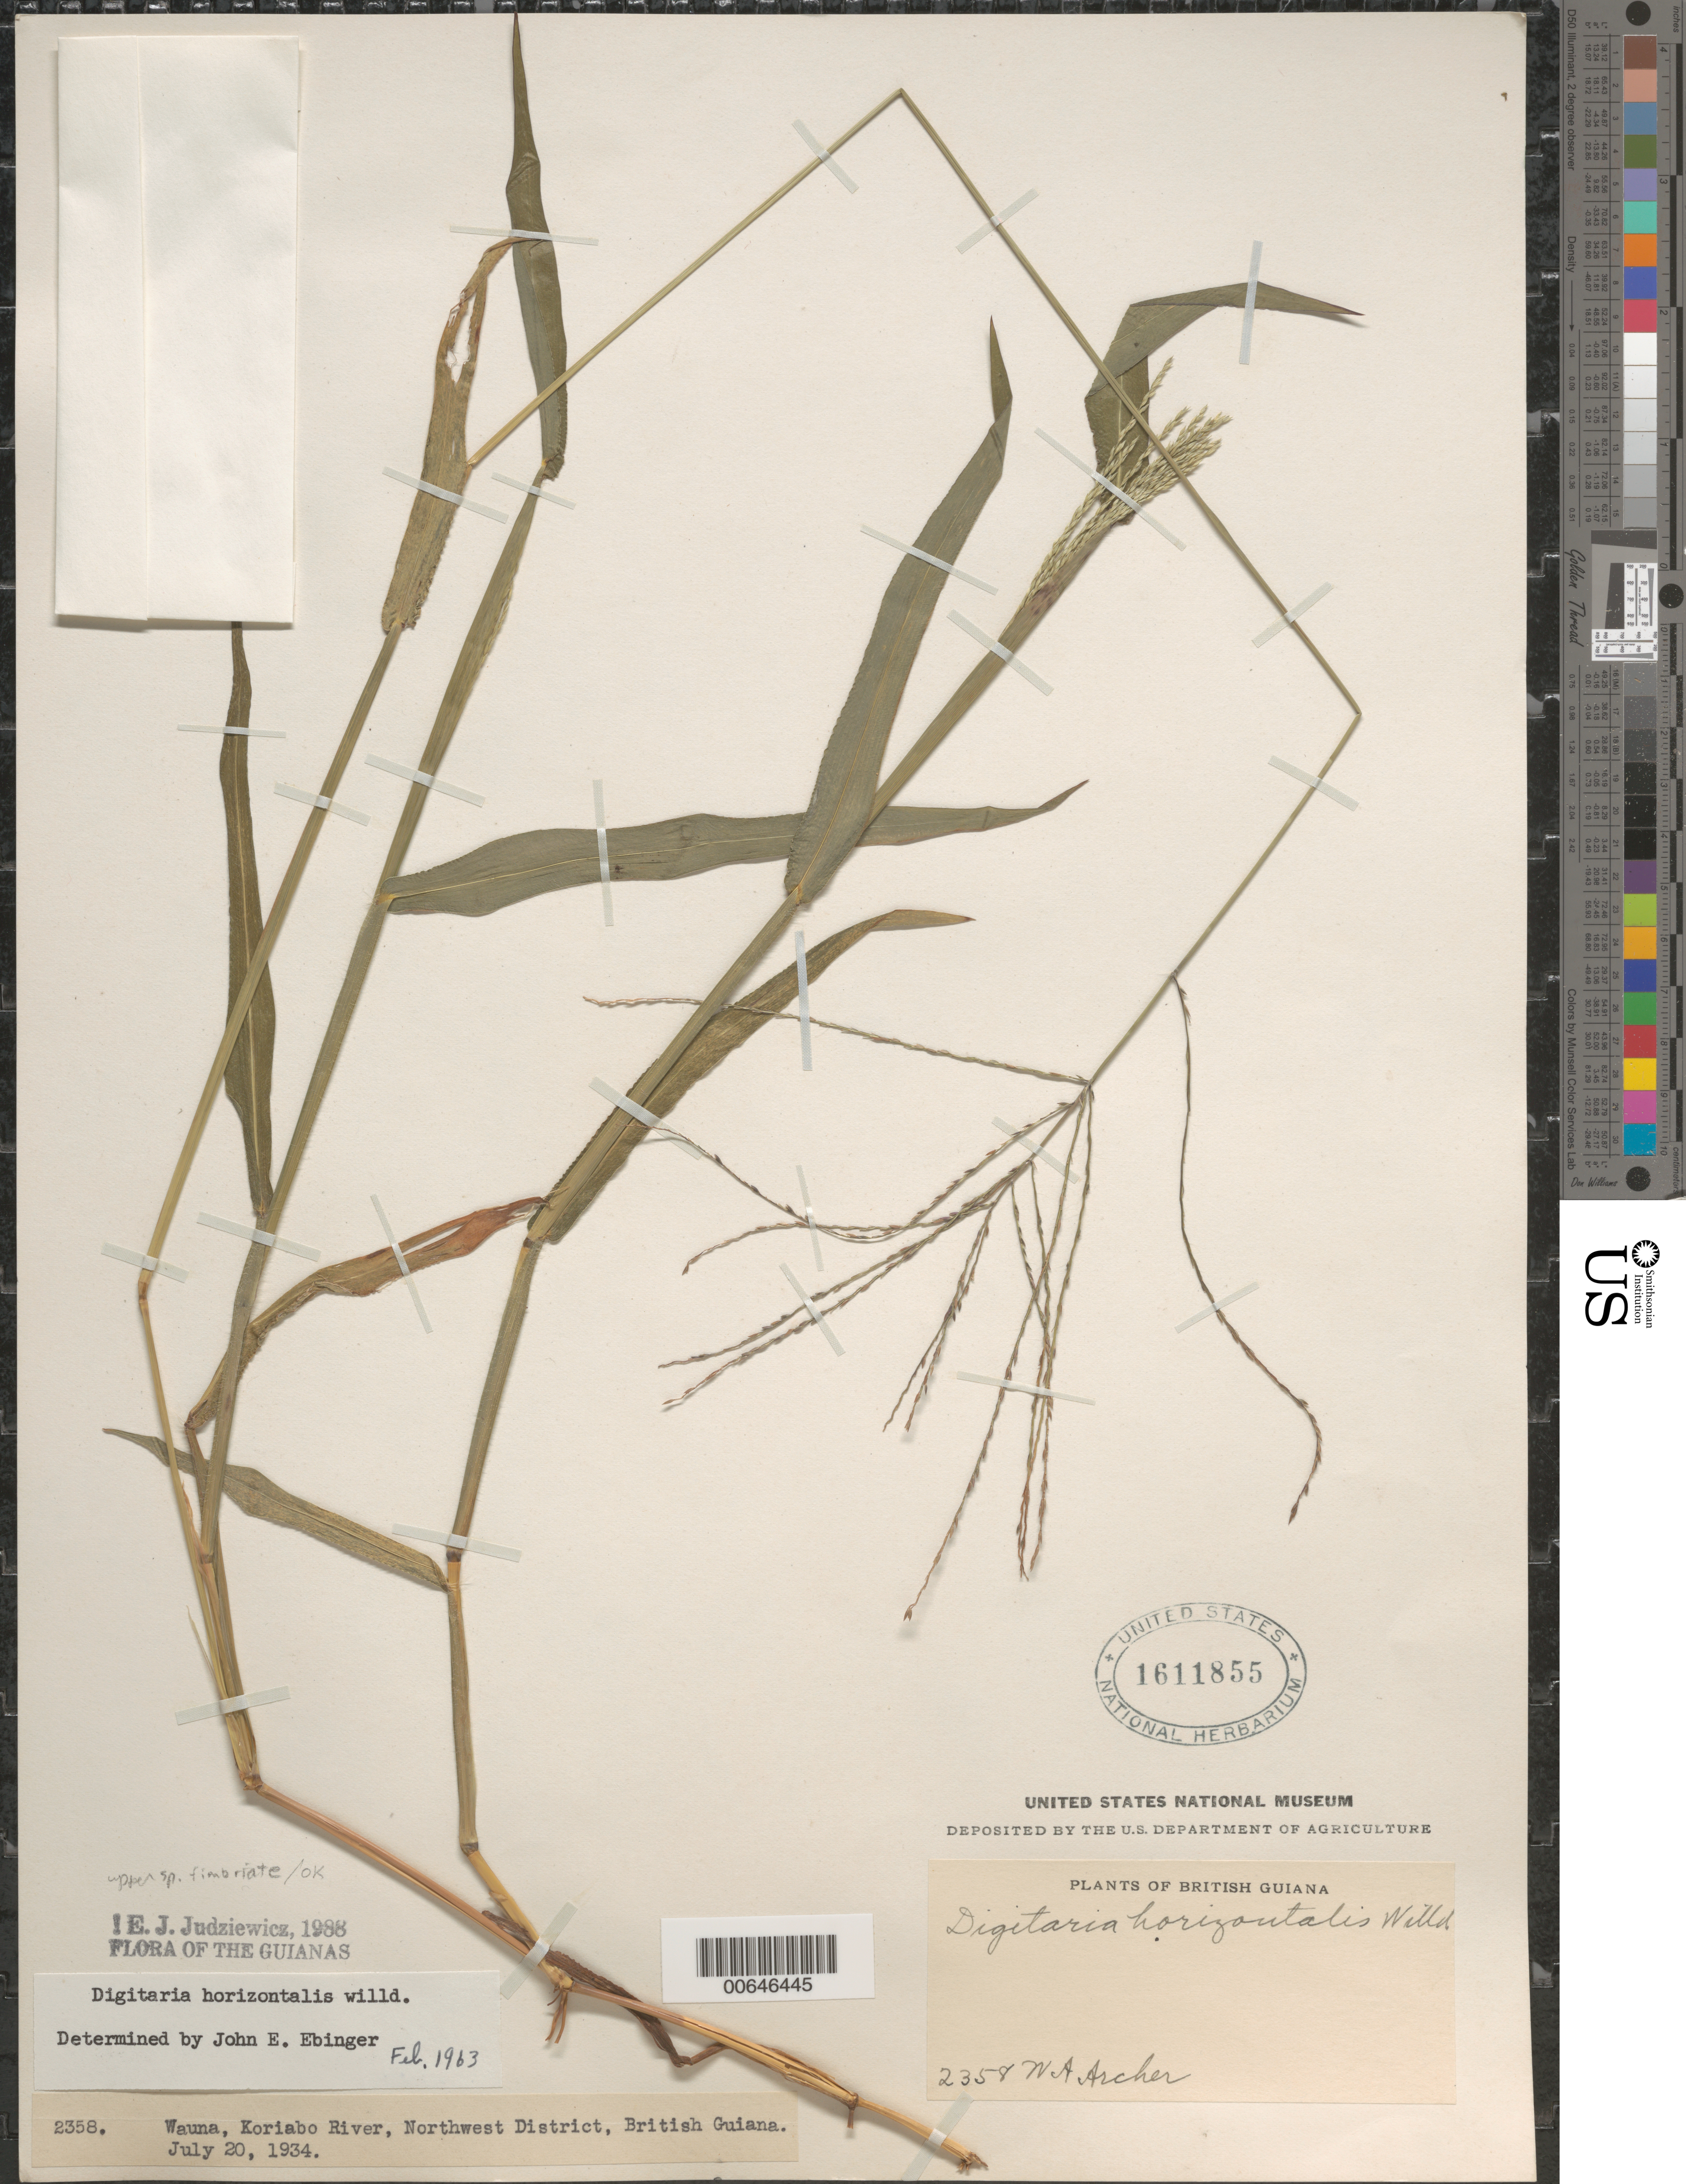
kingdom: Plantae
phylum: Tracheophyta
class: Liliopsida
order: Poales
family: Poaceae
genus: Digitaria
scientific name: Digitaria horizontalis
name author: Willd.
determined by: Judziewicz, E. J.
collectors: W. A. Archer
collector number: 2358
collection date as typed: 20-Jul-34 to 22-Jul-34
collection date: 1934-07-20/1934-07-22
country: Guyana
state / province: Barima-Waini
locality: Koriabo R., Wauna, NW Dist.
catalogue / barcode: US 1611855